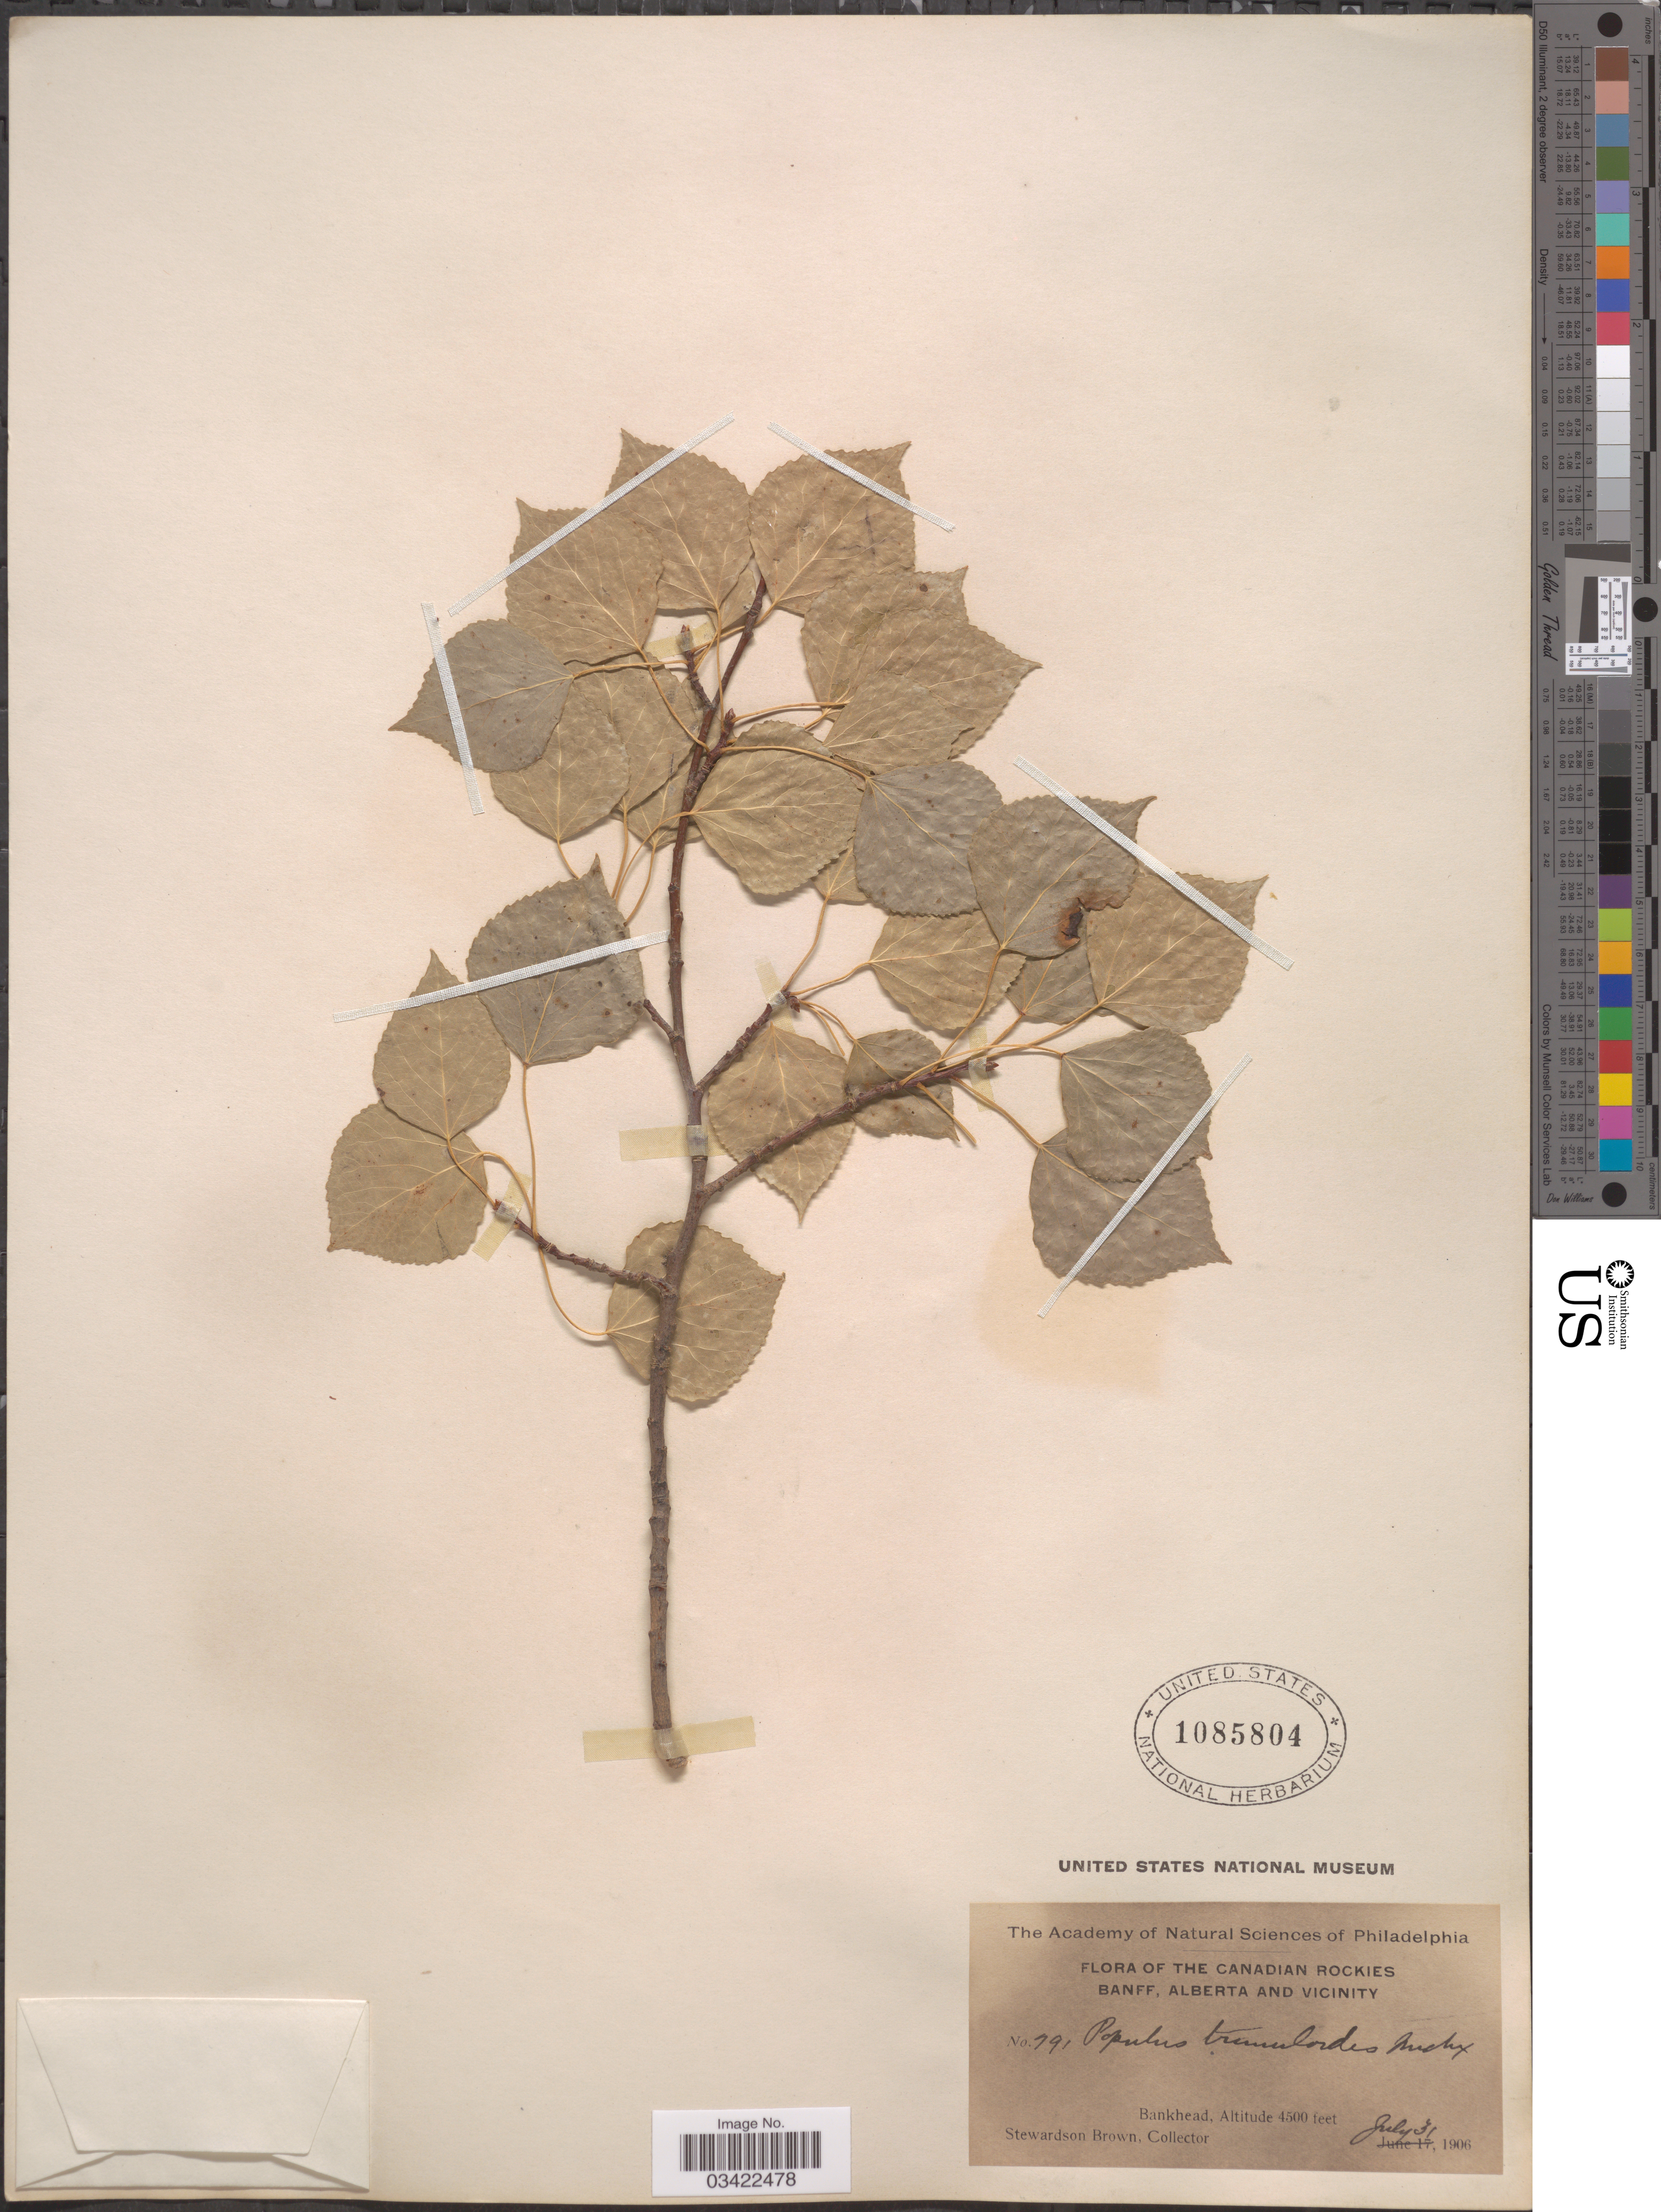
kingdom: Plantae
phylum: Tracheophyta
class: Magnoliopsida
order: Malpighiales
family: Salicaceae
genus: Populus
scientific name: Populus tremuloides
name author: Michx.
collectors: S. Brown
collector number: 791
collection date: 1906-07-31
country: Canada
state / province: Alberta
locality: The Canadian Rockies. Banff, Alberta and Vicinity. Bankhead.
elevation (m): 1372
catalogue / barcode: US 1085804